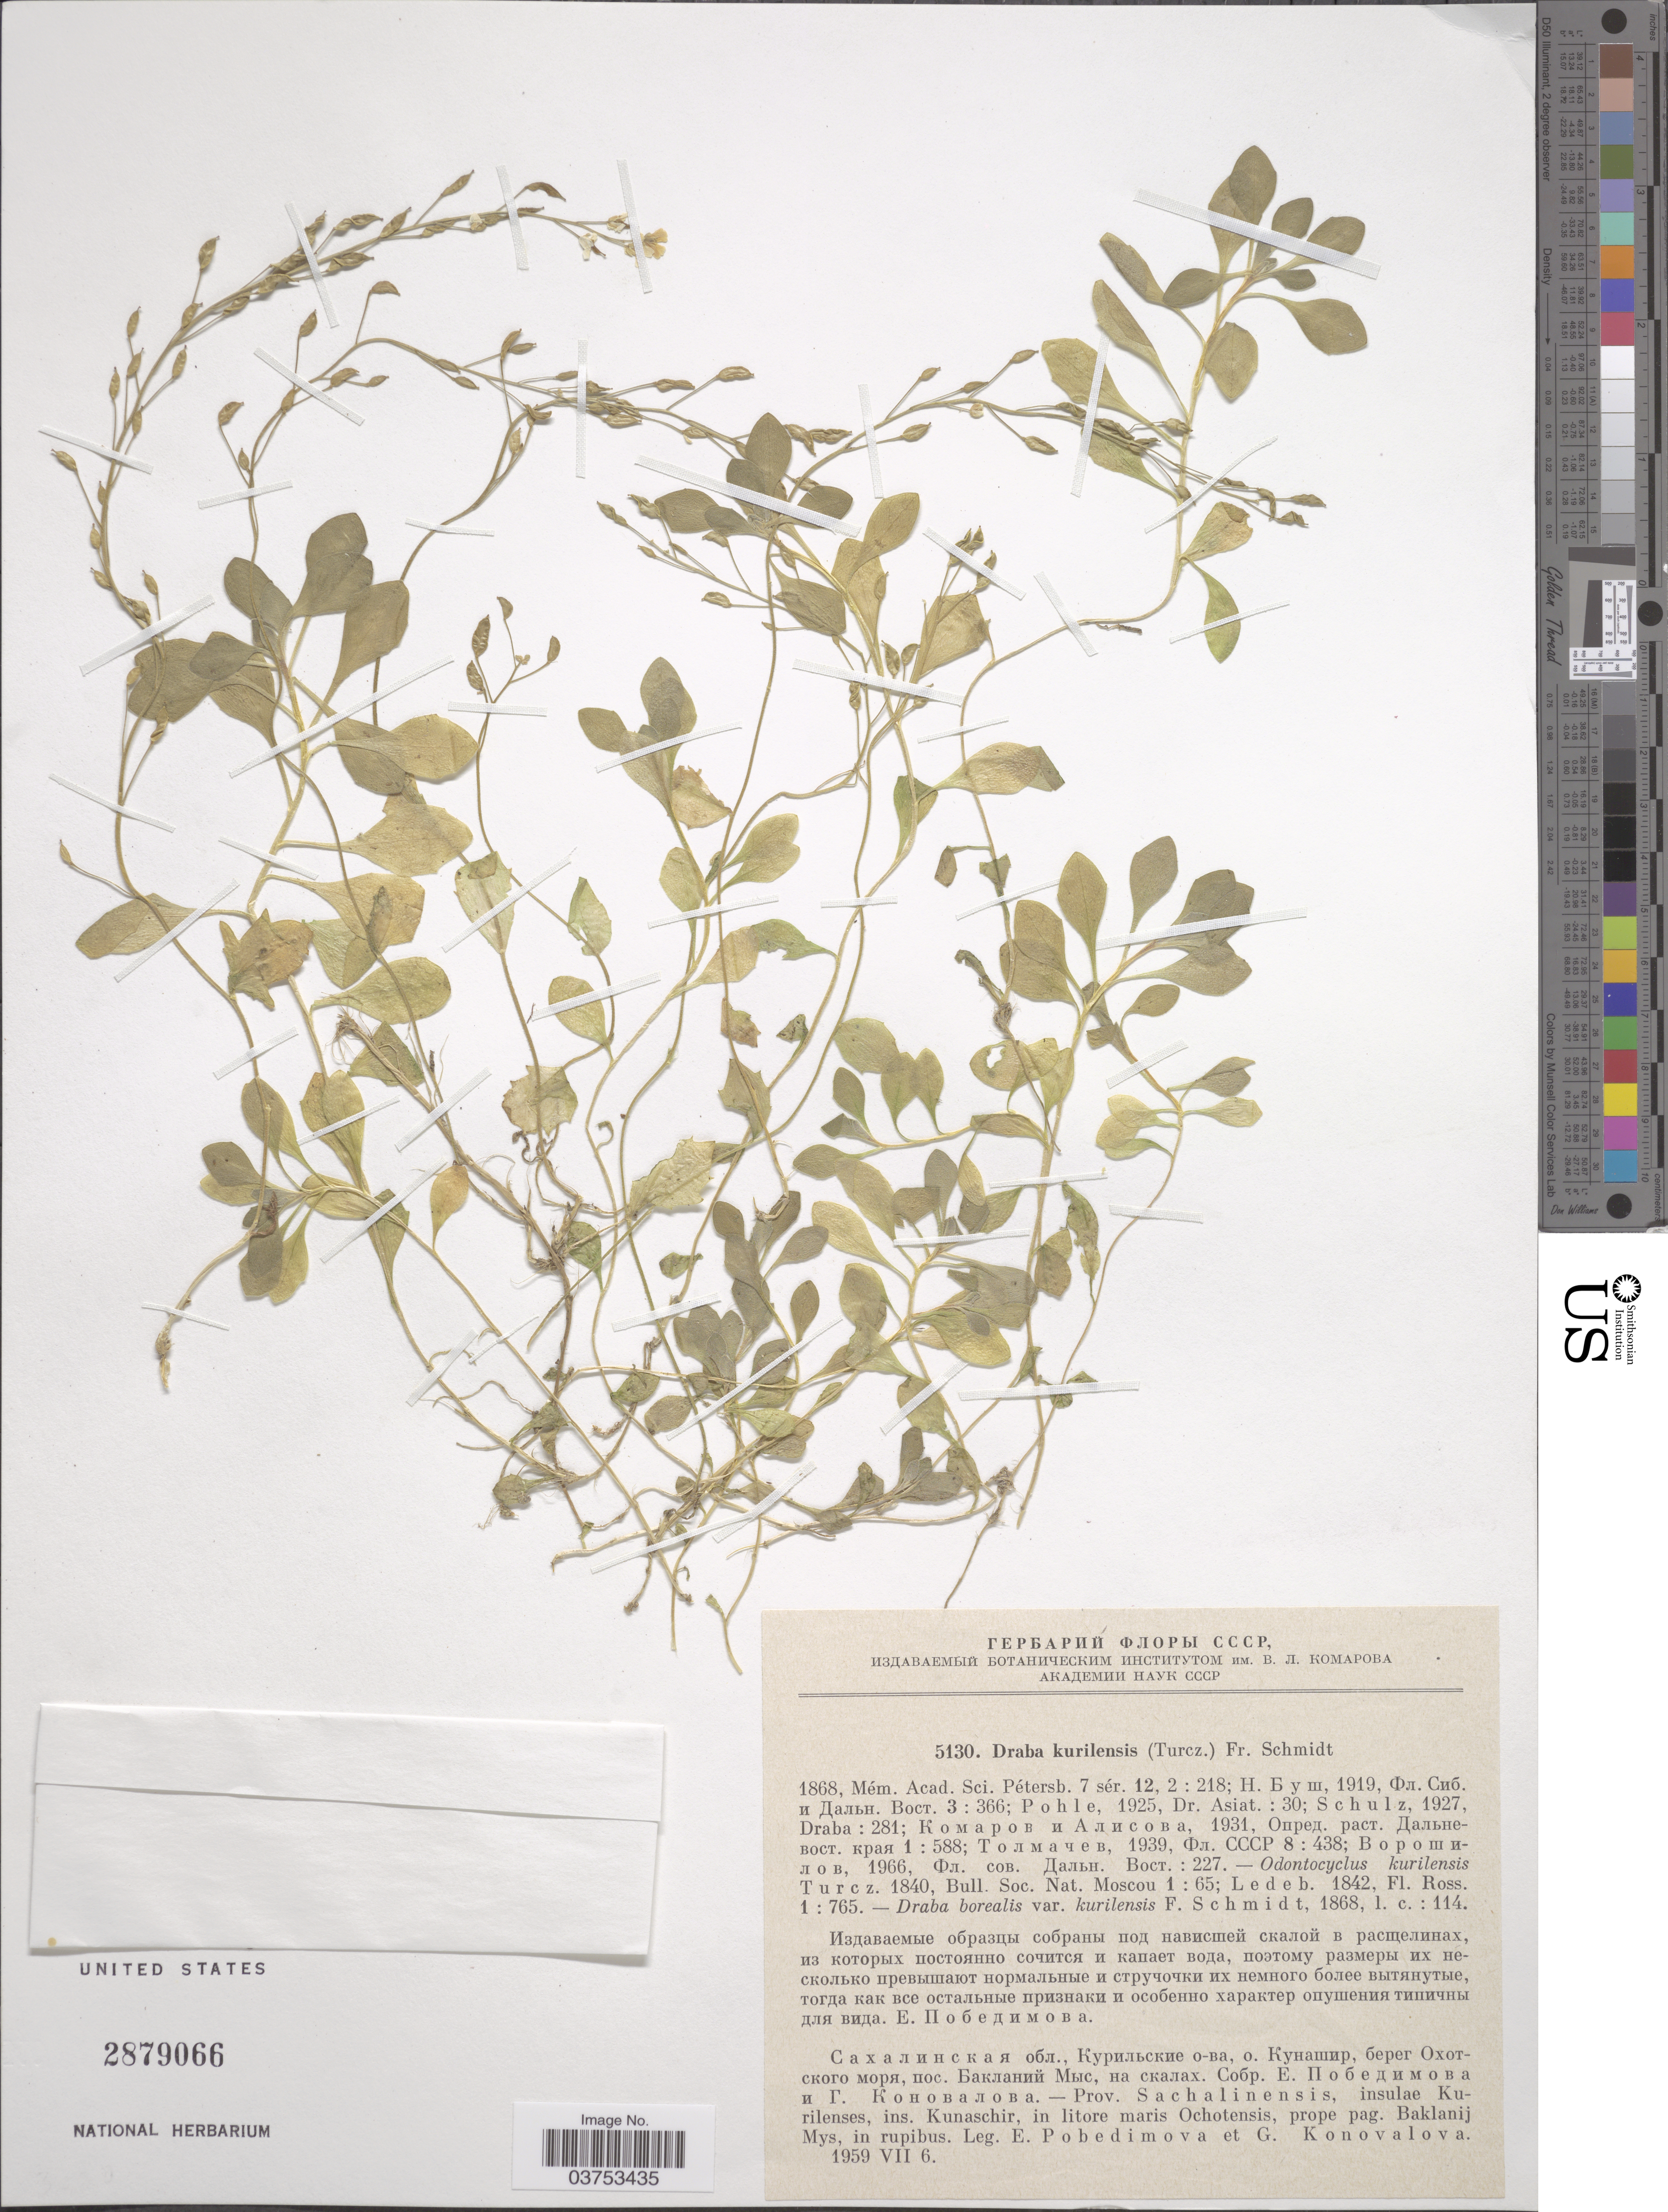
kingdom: Plantae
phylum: Tracheophyta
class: Magnoliopsida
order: Brassicales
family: Brassicaceae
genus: Draba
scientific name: Draba kurilensis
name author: N. Busch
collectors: E. Pobedimova & G. Konovalova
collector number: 5130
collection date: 1959-07-06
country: Russian Federation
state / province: Sakhalin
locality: Prov. Sachalinensis, insulae Kurilenses, ins. Kunaschir, in litore maris Ochotensis, prope pag. Baklanij Mys, in rupibus.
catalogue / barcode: US 2879066